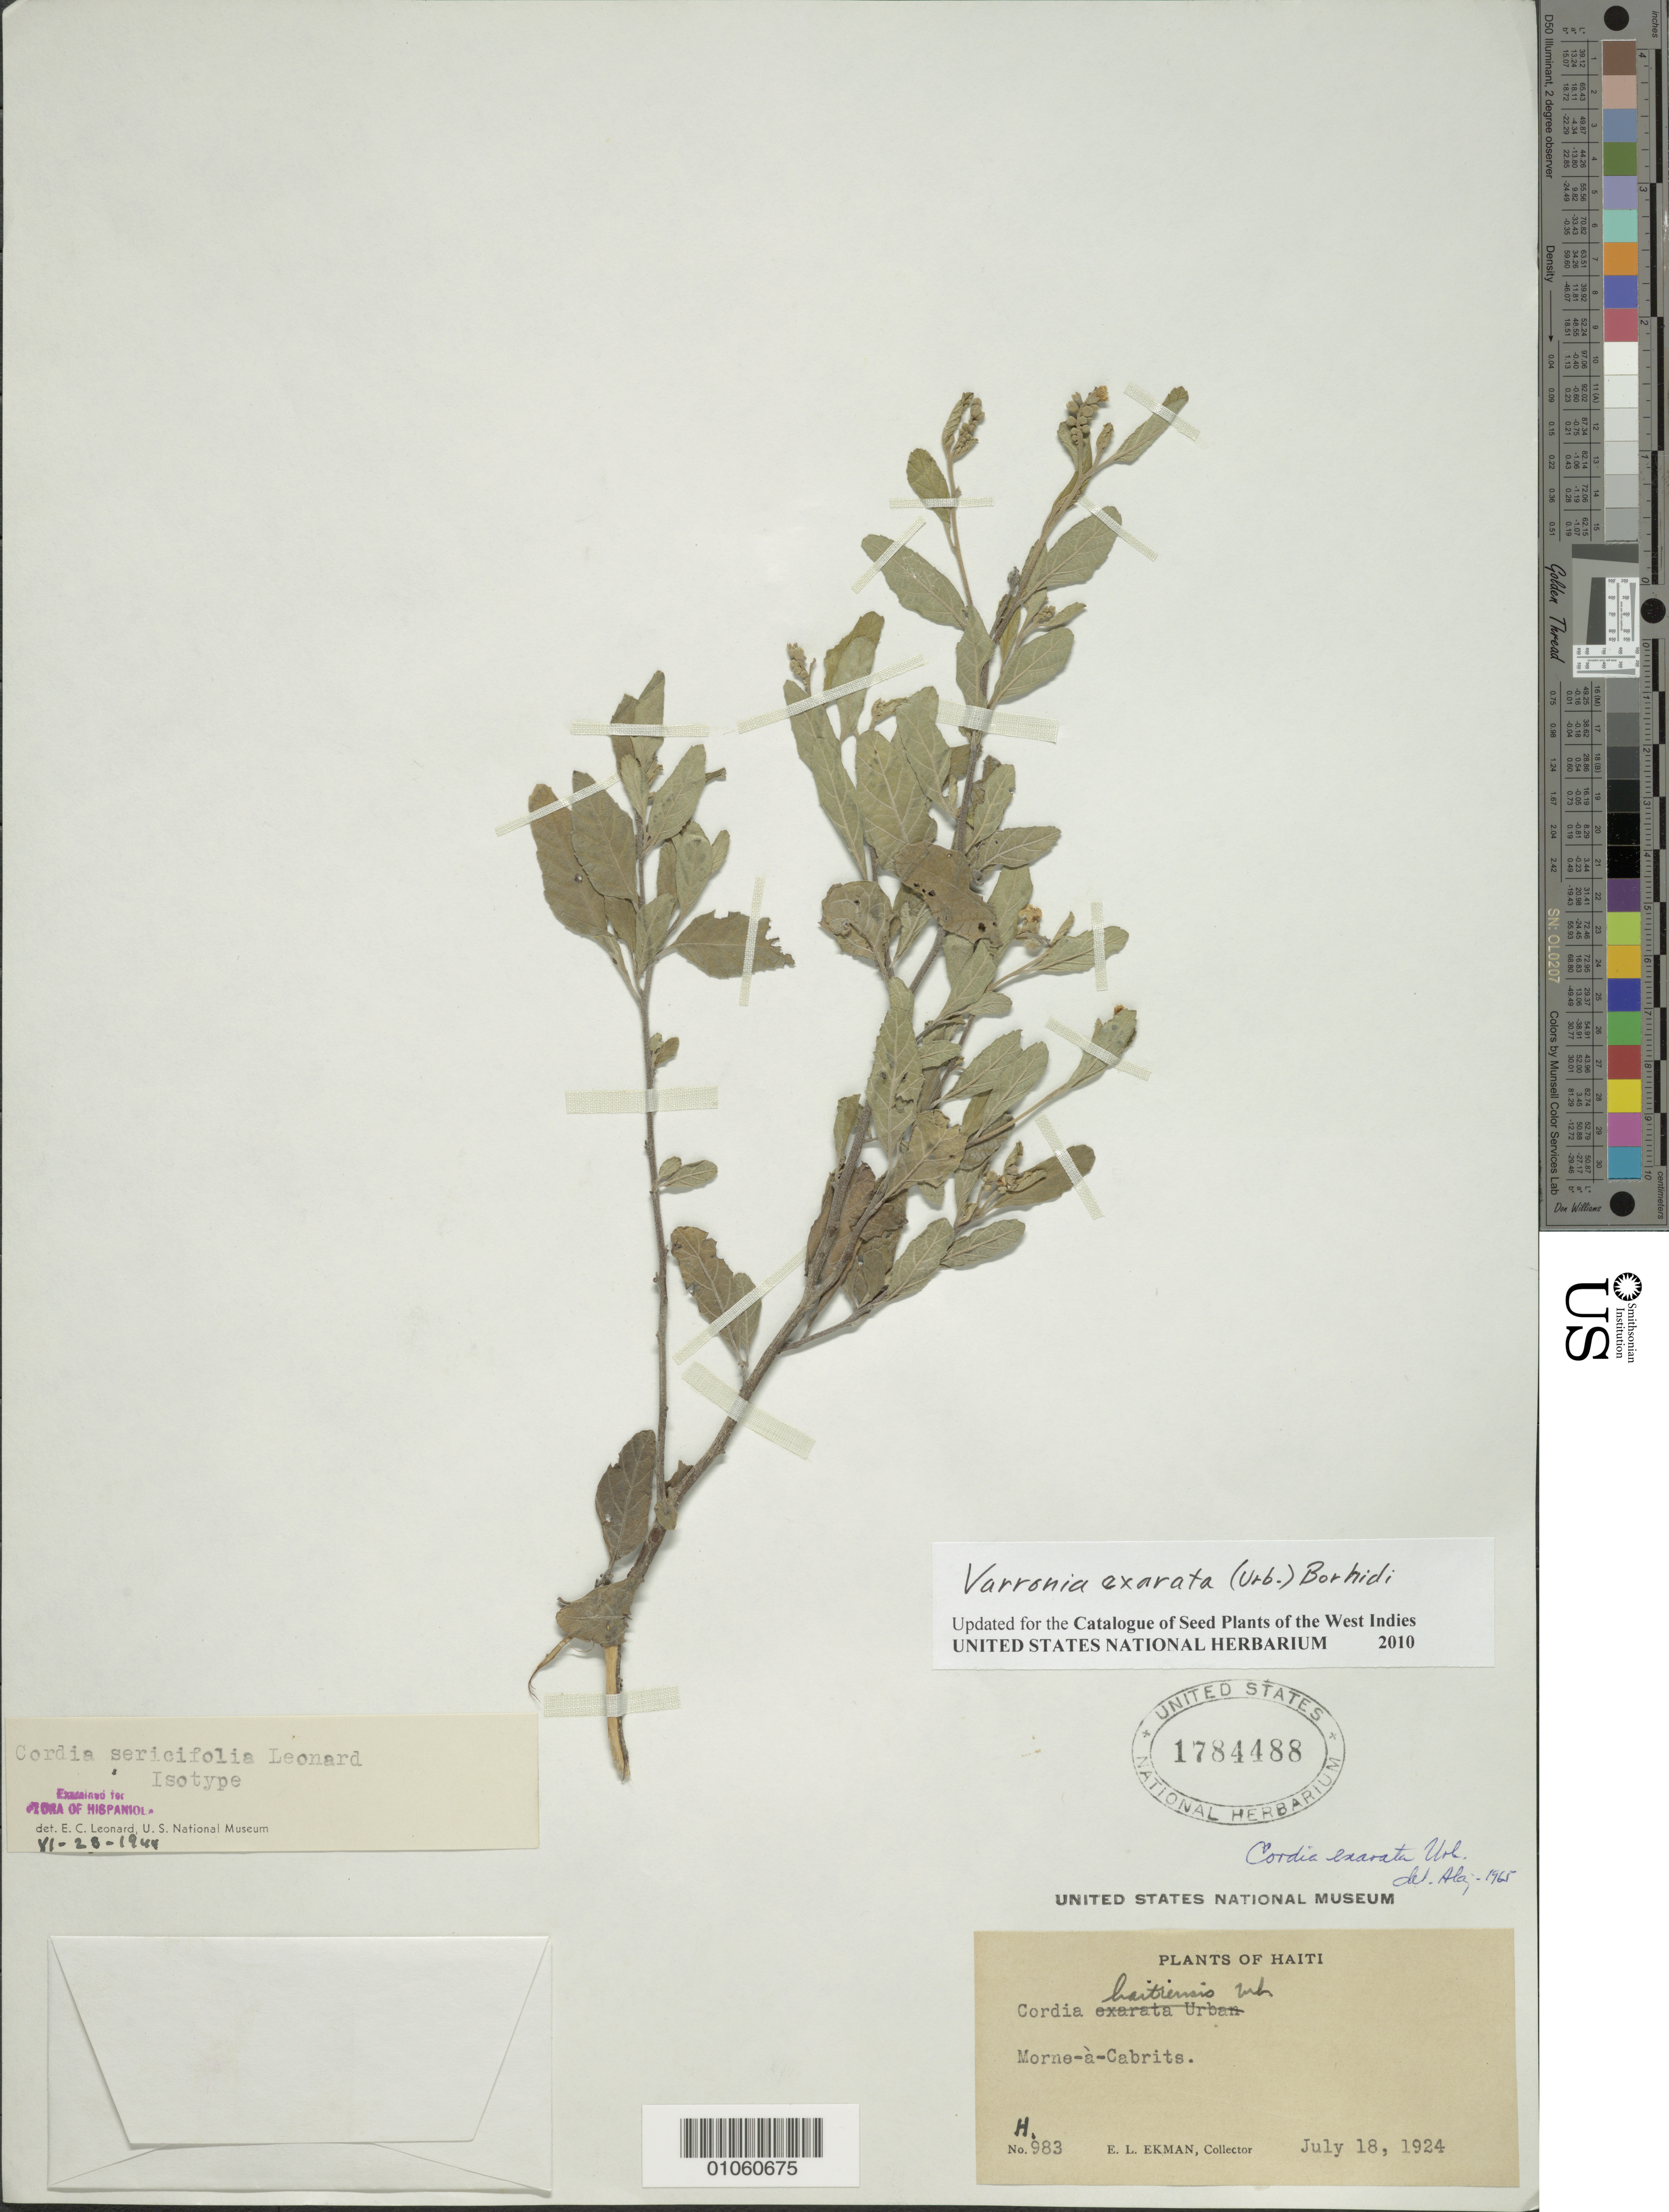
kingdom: Plantae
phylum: Tracheophyta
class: Magnoliopsida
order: Boraginales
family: Cordiaceae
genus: Varronia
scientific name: Varronia exarata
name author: (Urb.) Borhidi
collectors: E. L. Ekman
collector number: H 983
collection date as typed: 18 Jul 1924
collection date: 1924-07-18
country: Haiti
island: Hispaniola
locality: Morne-à-Cabrits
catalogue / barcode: US 1784488